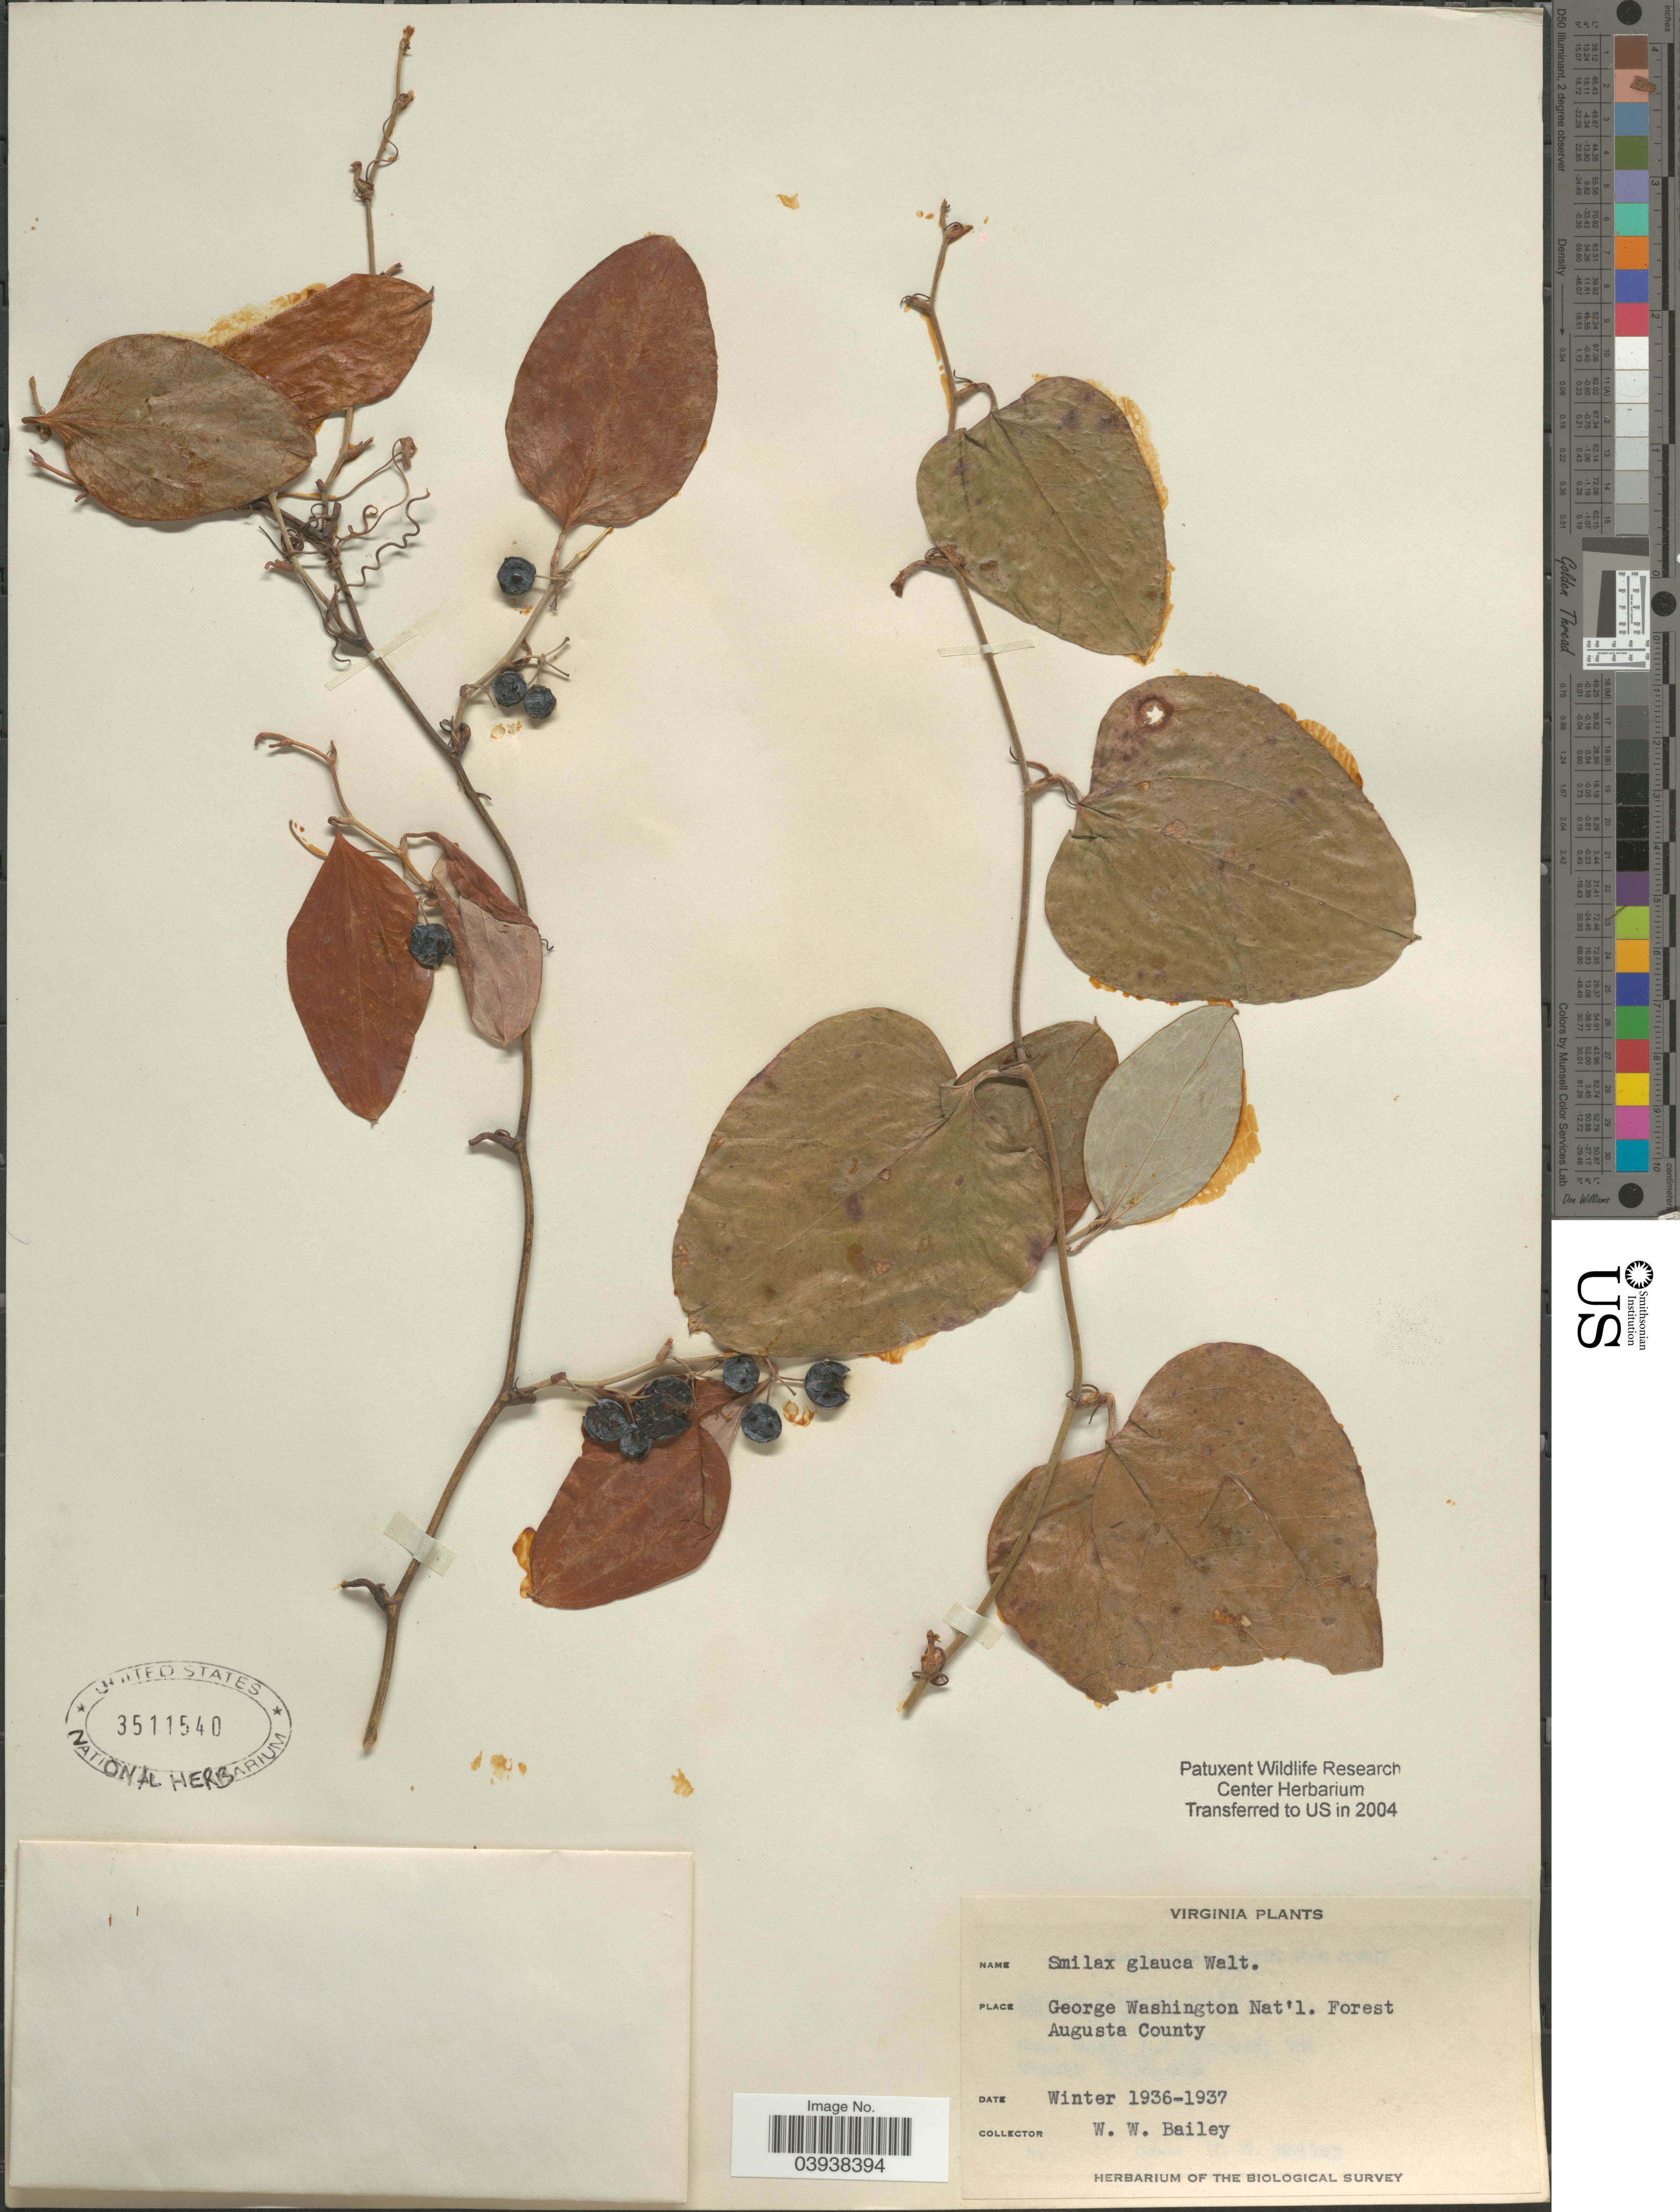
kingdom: Plantae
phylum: Tracheophyta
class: Liliopsida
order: Liliales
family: Smilacaceae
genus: Smilax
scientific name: Smilax glauca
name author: Walter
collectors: W. W. Bailey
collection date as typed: Winter 1936-1937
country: United States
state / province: Virginia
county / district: Augusta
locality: George Washington Nat'l. Forest. Augusta County.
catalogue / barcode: US 3511540